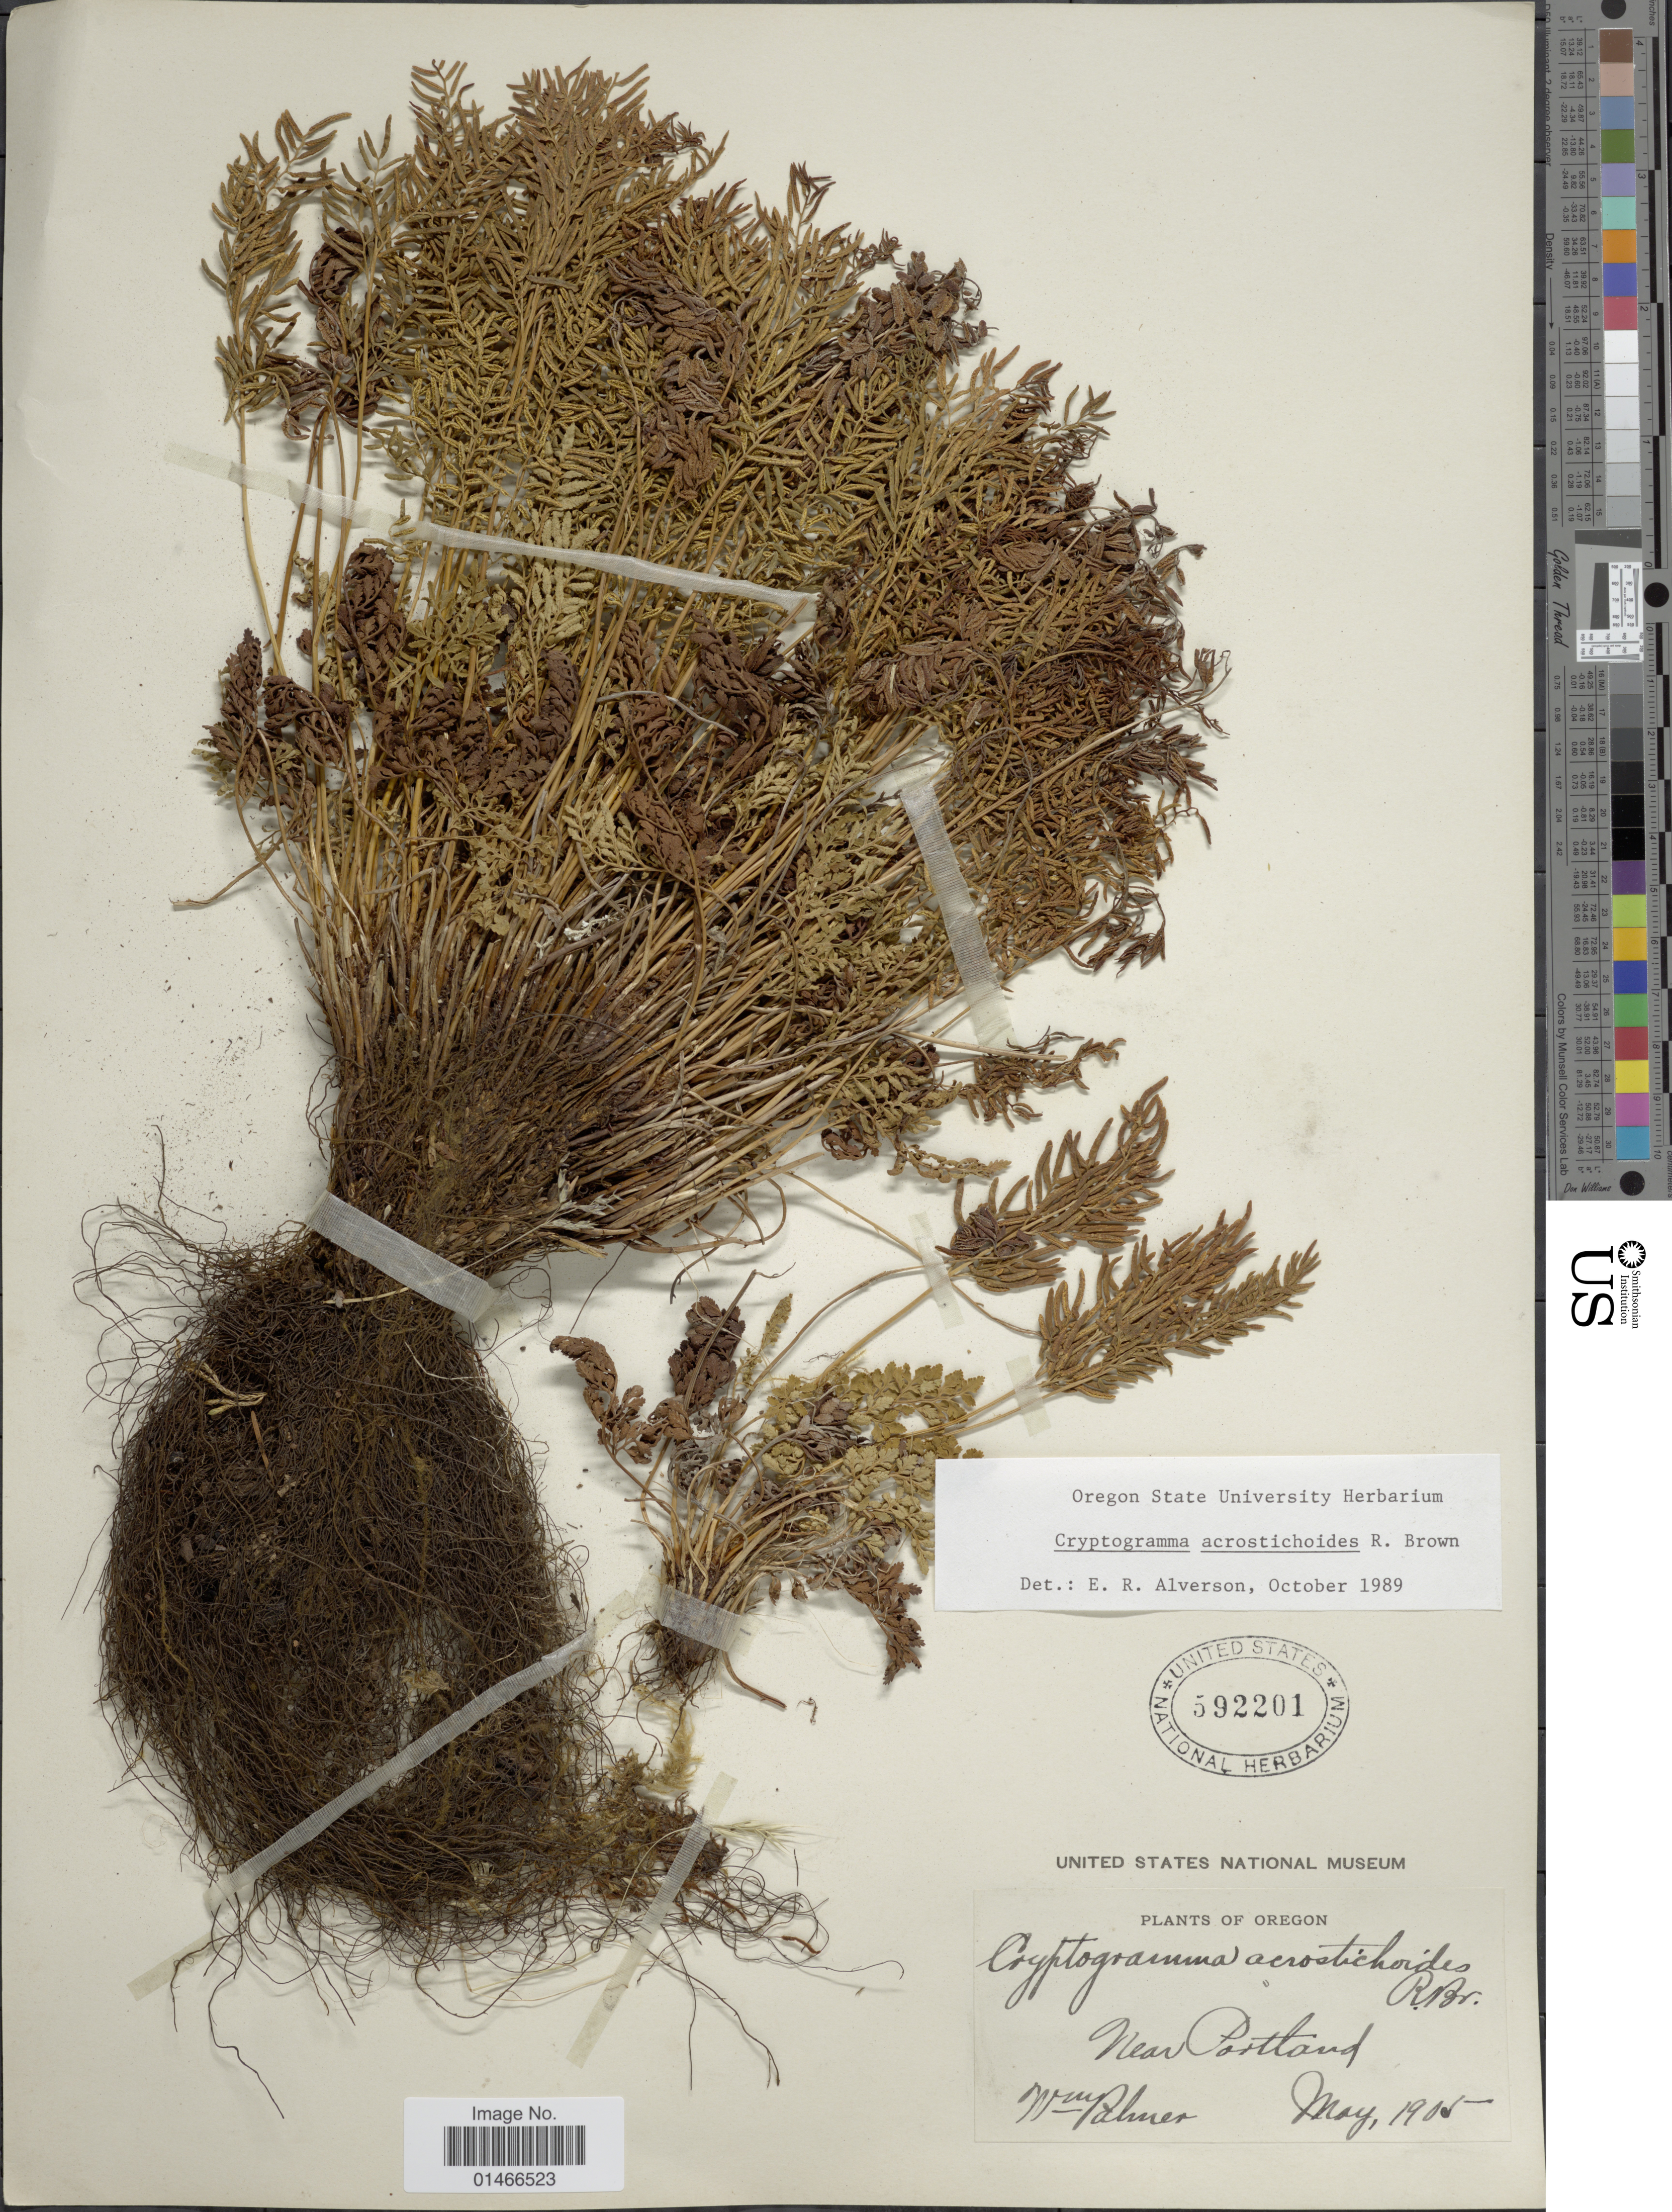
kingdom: Plantae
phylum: Tracheophyta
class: Polypodiopsida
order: Polypodiales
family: Pteridaceae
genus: Cryptogramma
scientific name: Cryptogramma acrostichoides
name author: R. Br.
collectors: W. Palmer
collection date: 1905-05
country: United States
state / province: Oregon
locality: Near Portland.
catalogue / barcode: US 592201